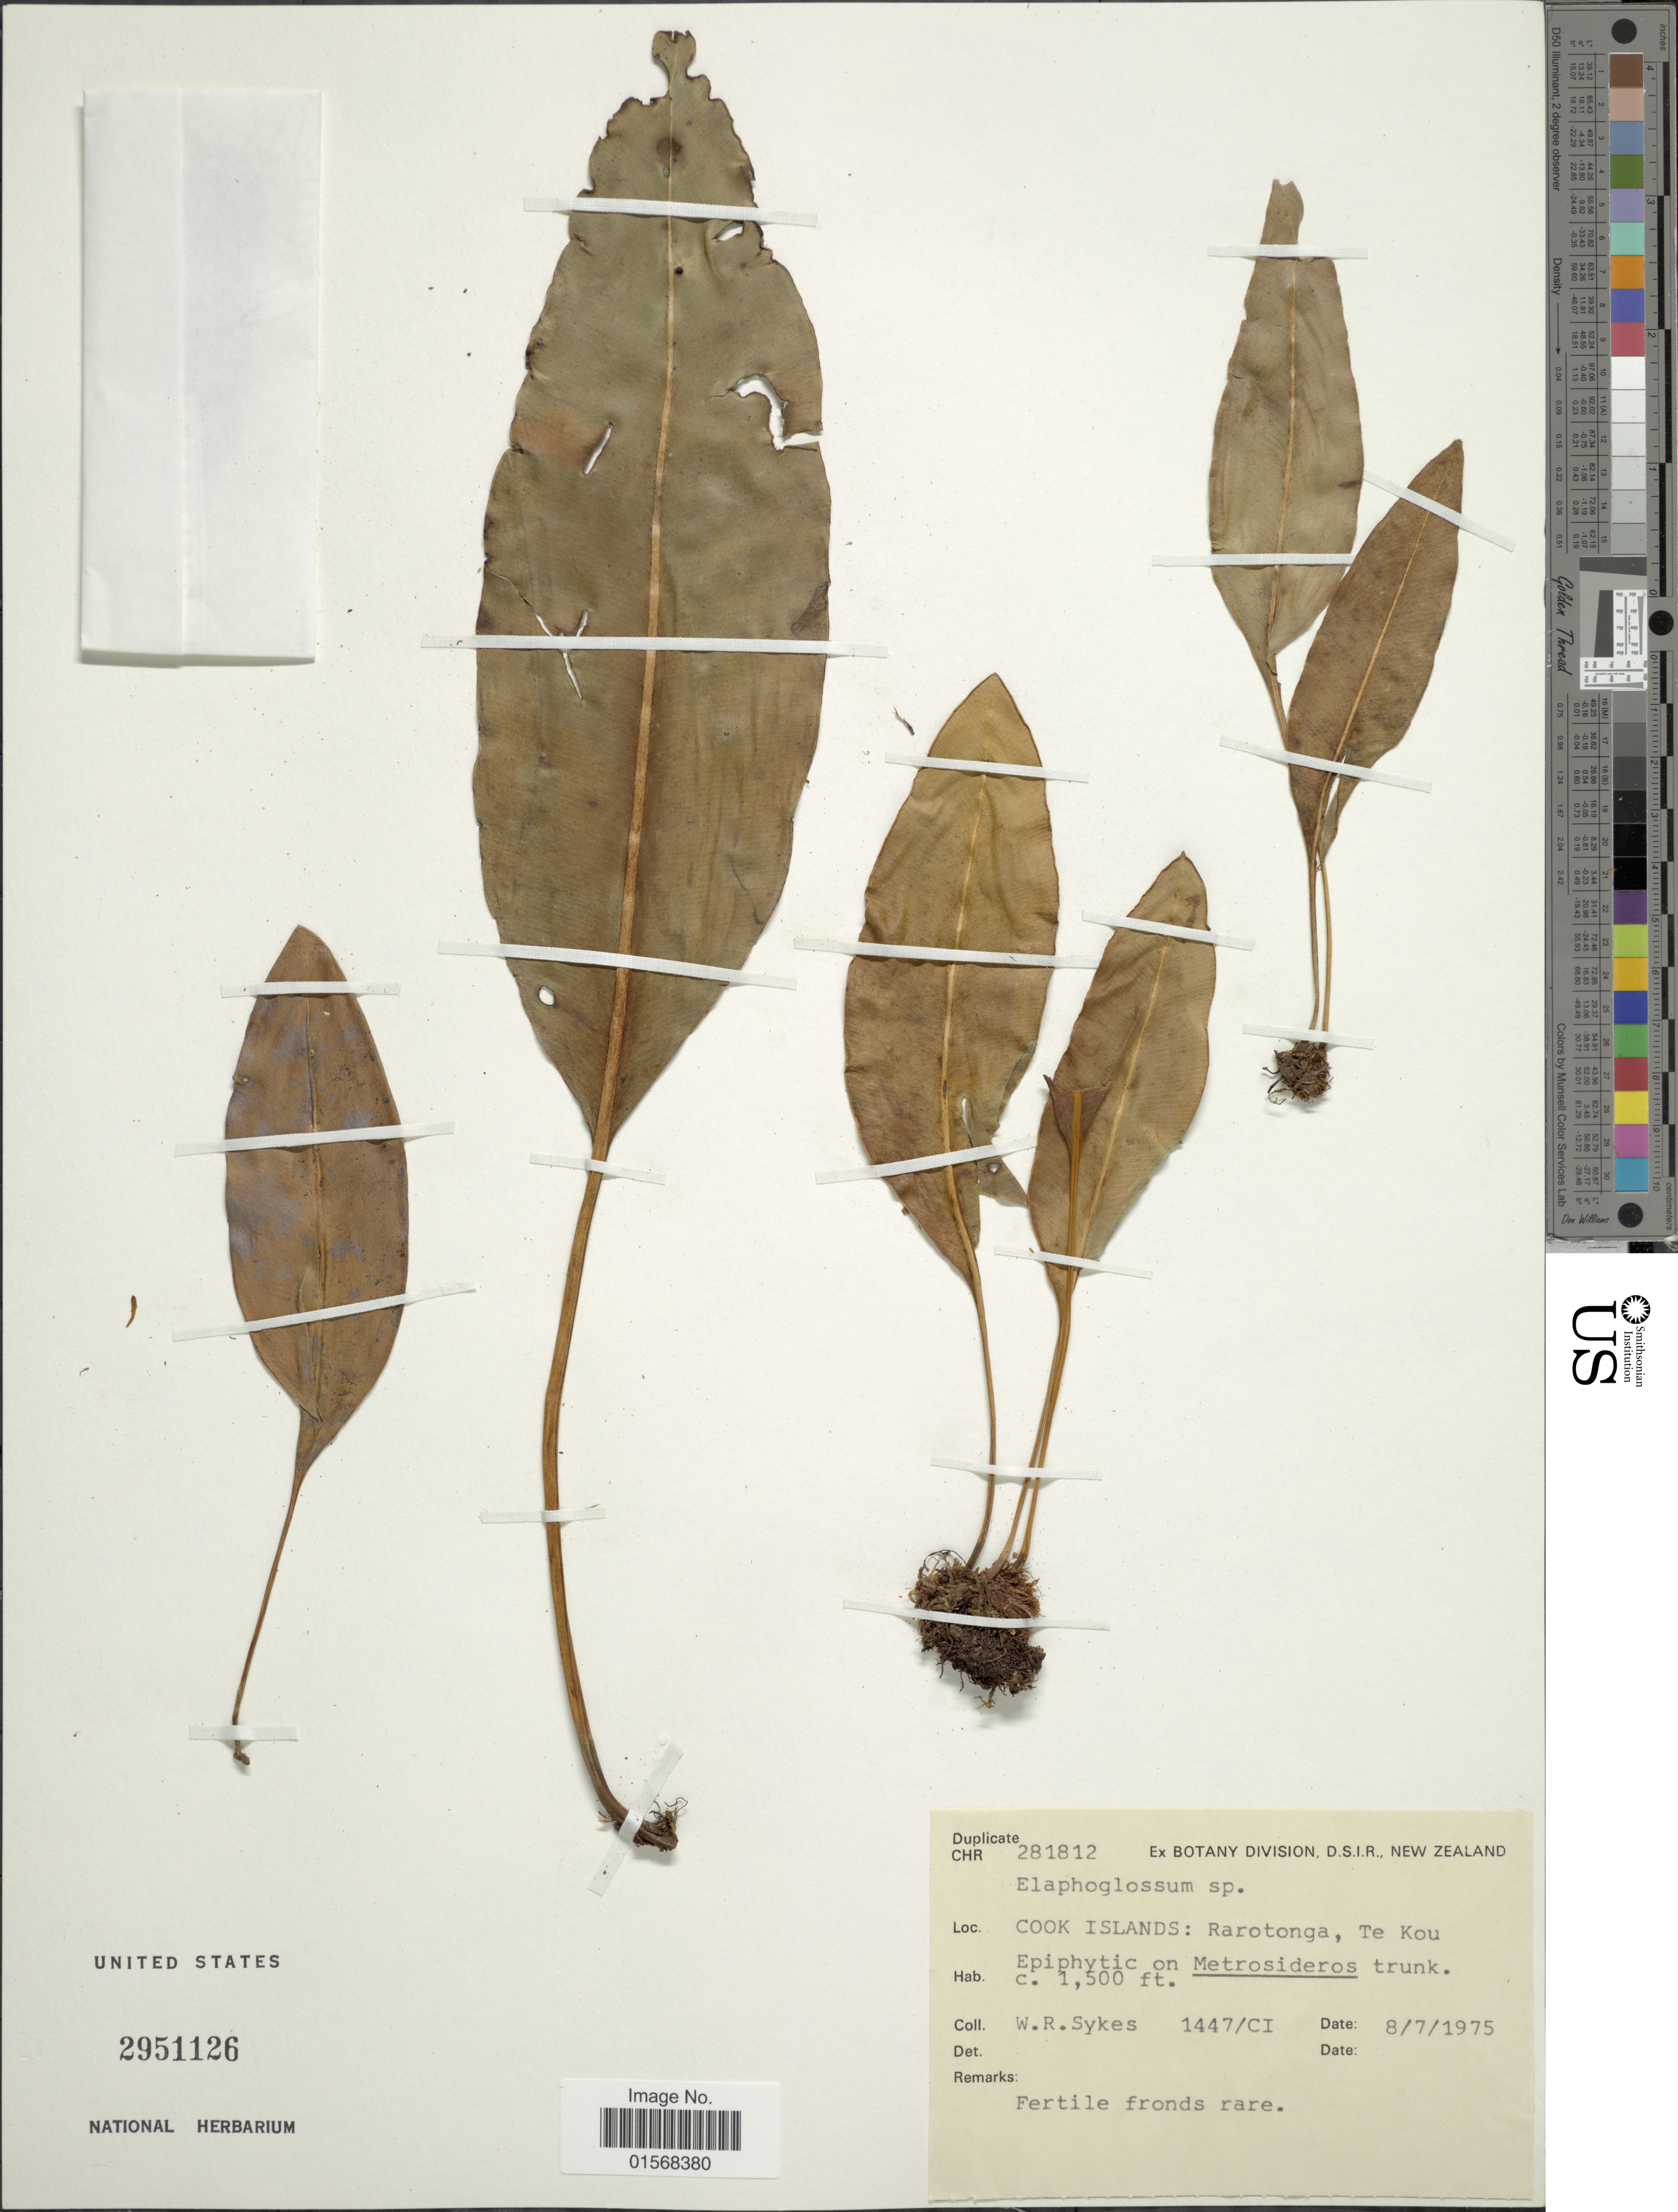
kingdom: Plantae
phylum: Tracheophyta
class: Polypodiopsida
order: Polypodiales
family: Dryopteridaceae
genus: Elaphoglossum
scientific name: Elaphoglossum savaiense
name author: (Baker) Diels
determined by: Florence, J.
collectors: W. R. Sykes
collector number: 1447/CI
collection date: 1975-07-08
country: Cook Islands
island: Rarotonga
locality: Rarotonga, Te Kou.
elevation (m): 457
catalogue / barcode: US 2951126